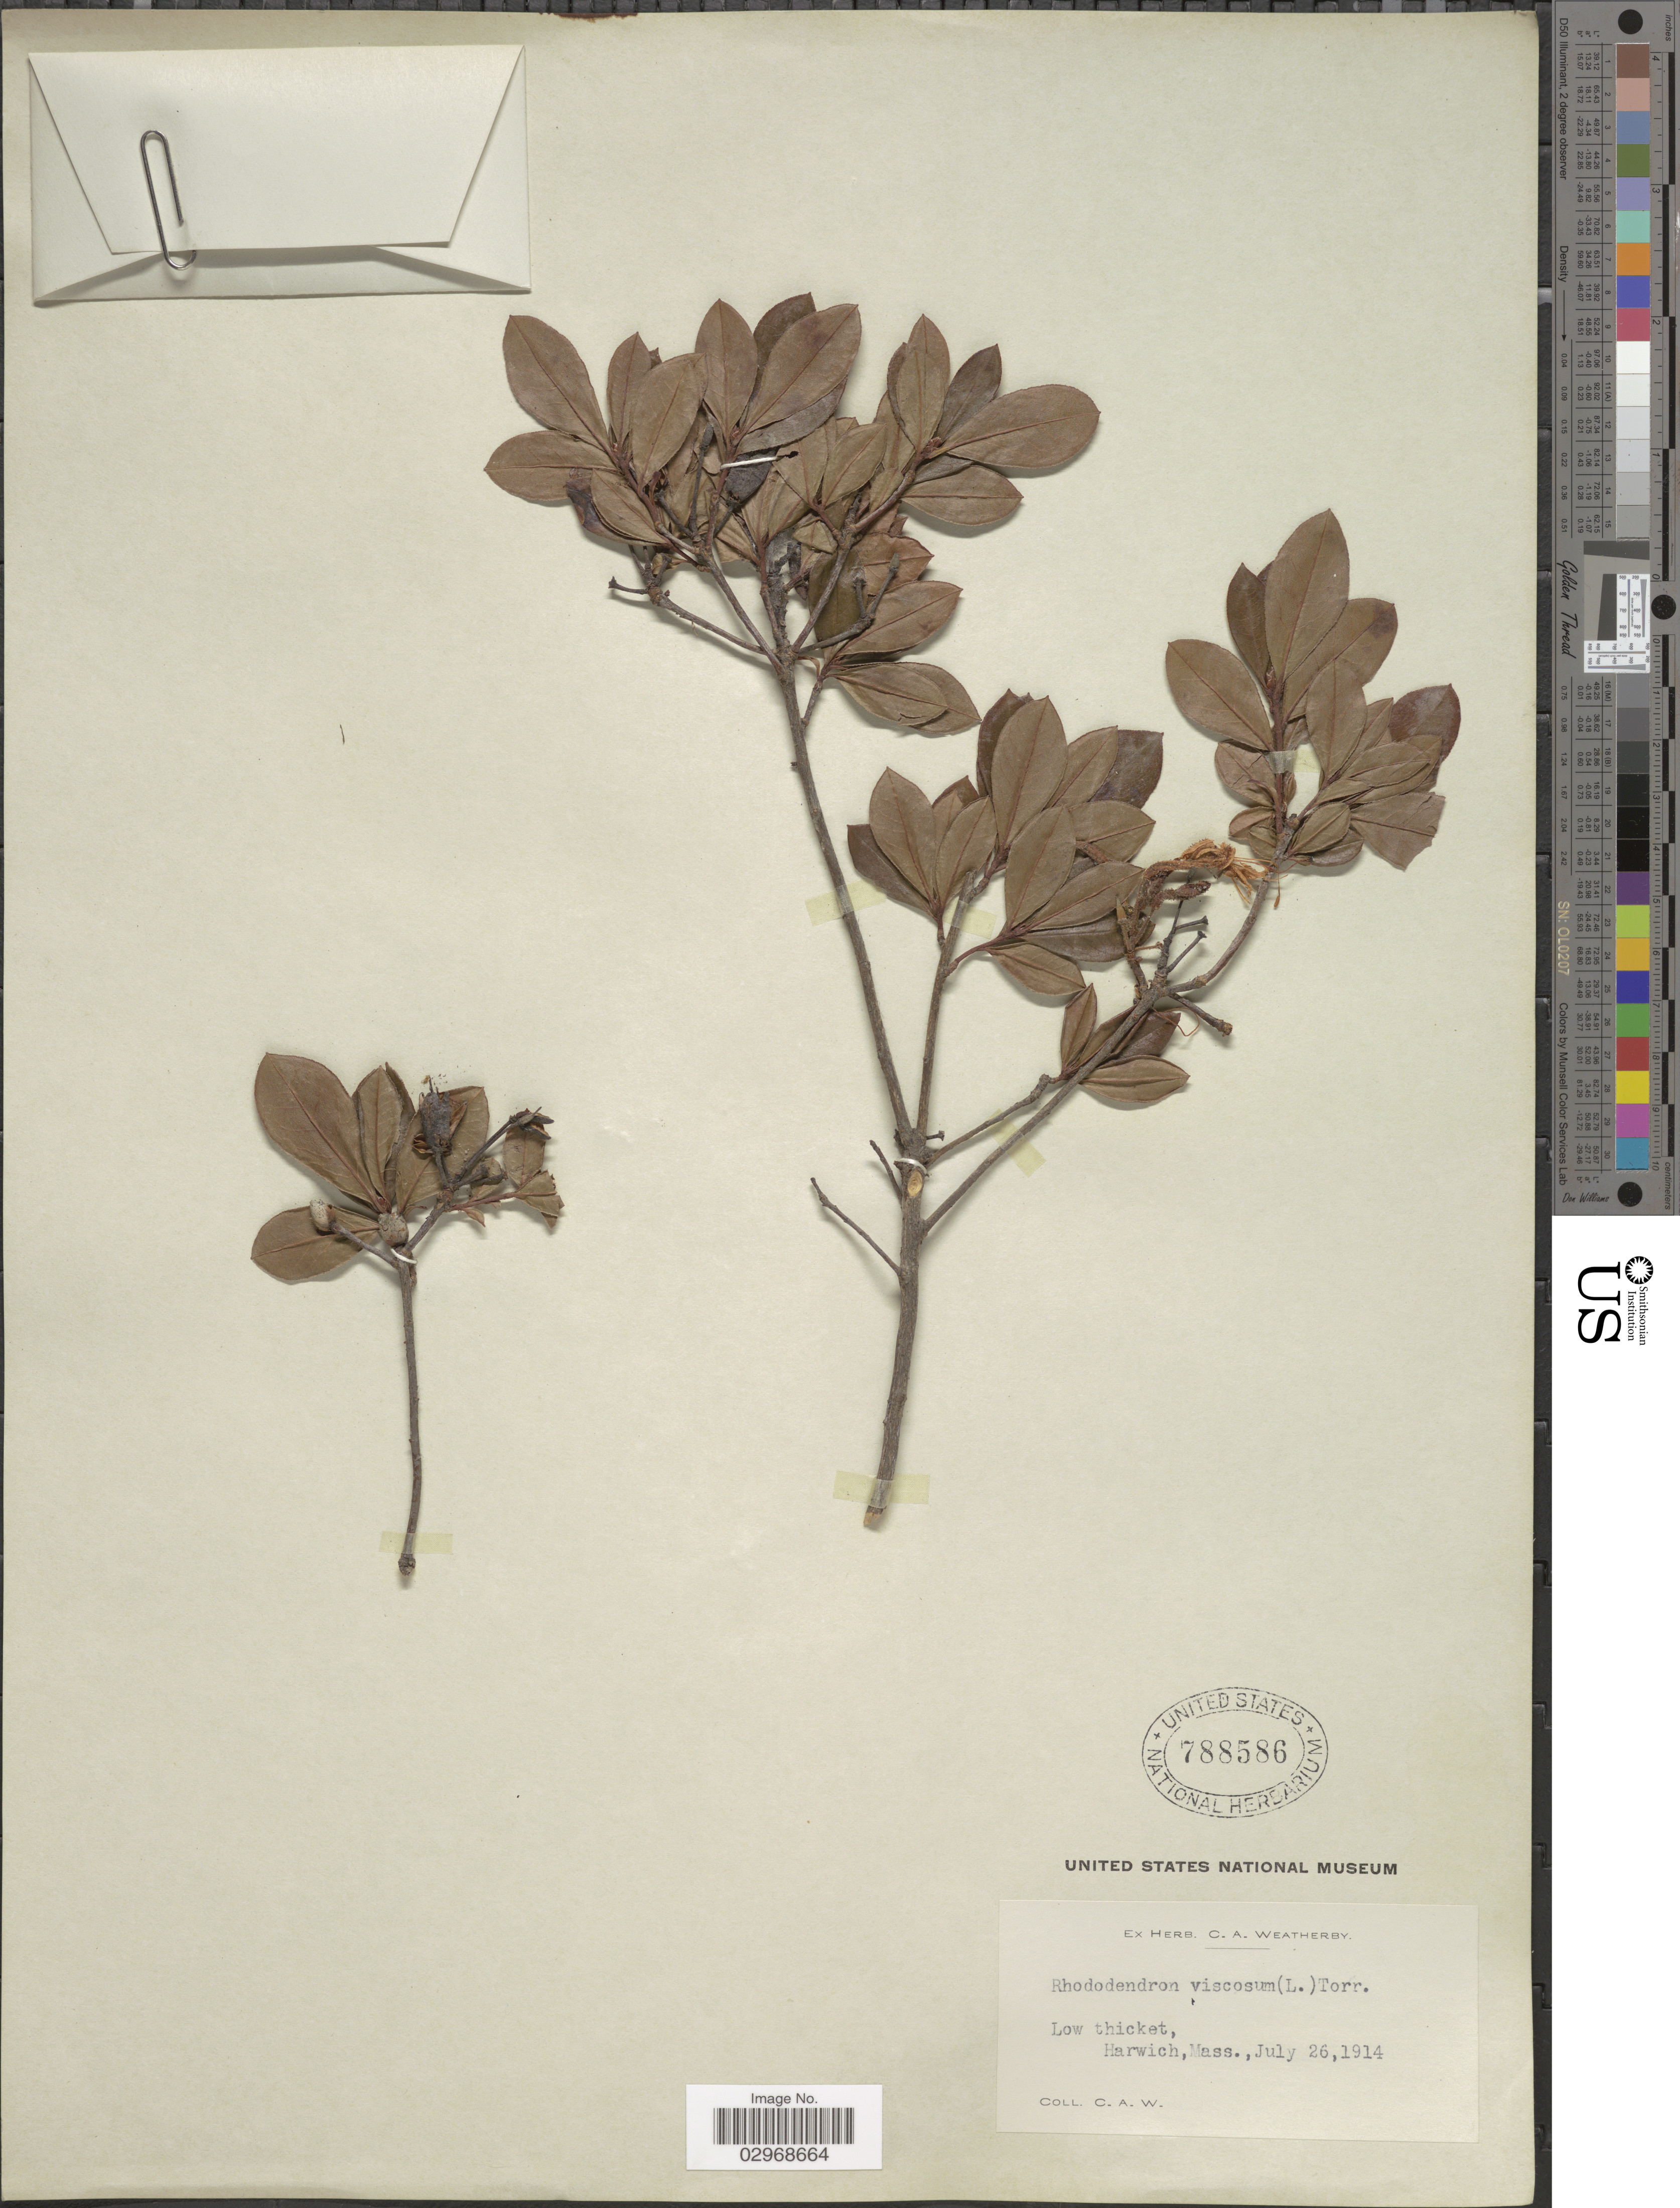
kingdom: Plantae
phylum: Tracheophyta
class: Magnoliopsida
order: Ericales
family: Ericaceae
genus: Rhododendron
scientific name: Rhododendron viscosum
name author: (L.) Torr.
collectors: C. A. Weatherby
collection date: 1914-07-26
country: United States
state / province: Massachusetts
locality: Harwich, Mass.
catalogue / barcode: US 788586